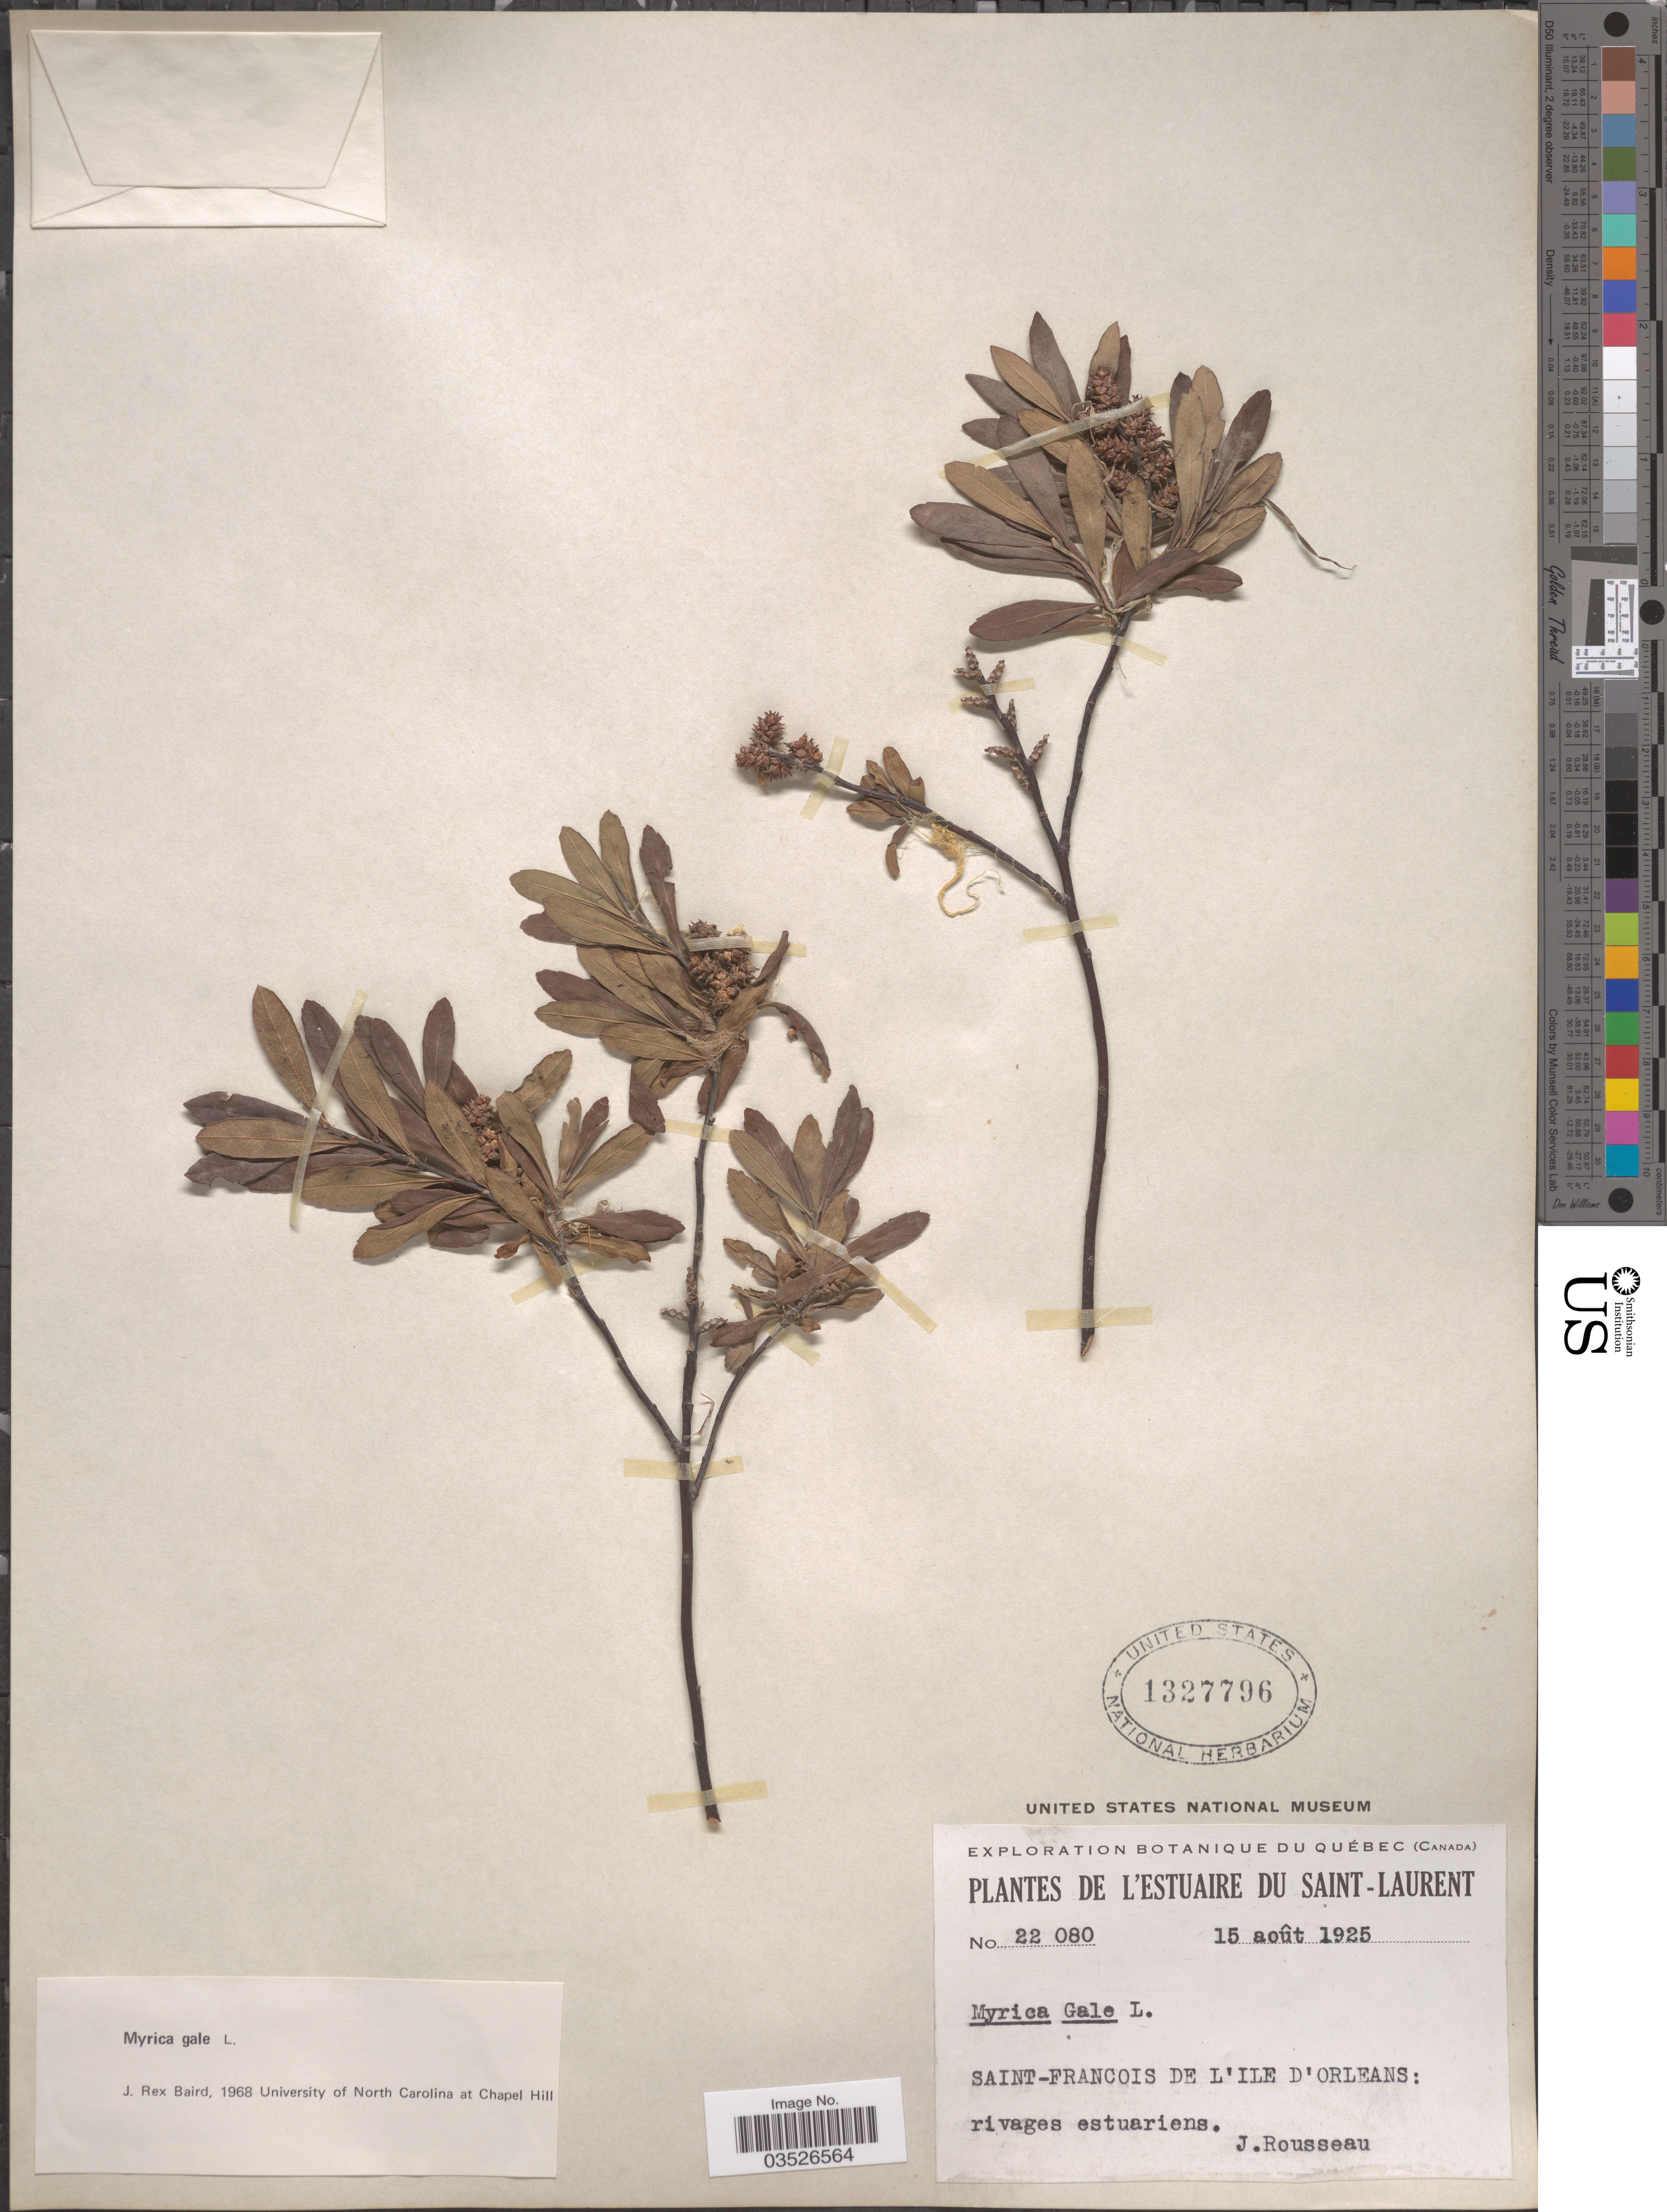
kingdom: Plantae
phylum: Tracheophyta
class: Magnoliopsida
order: Fagales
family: Myricaceae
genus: Myrica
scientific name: Myrica gale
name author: L.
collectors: J. Rousseau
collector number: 22080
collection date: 1925-08-15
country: Canada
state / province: Quebec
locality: Saint-Francois de l'ile d'Orleans.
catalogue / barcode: US 1327796